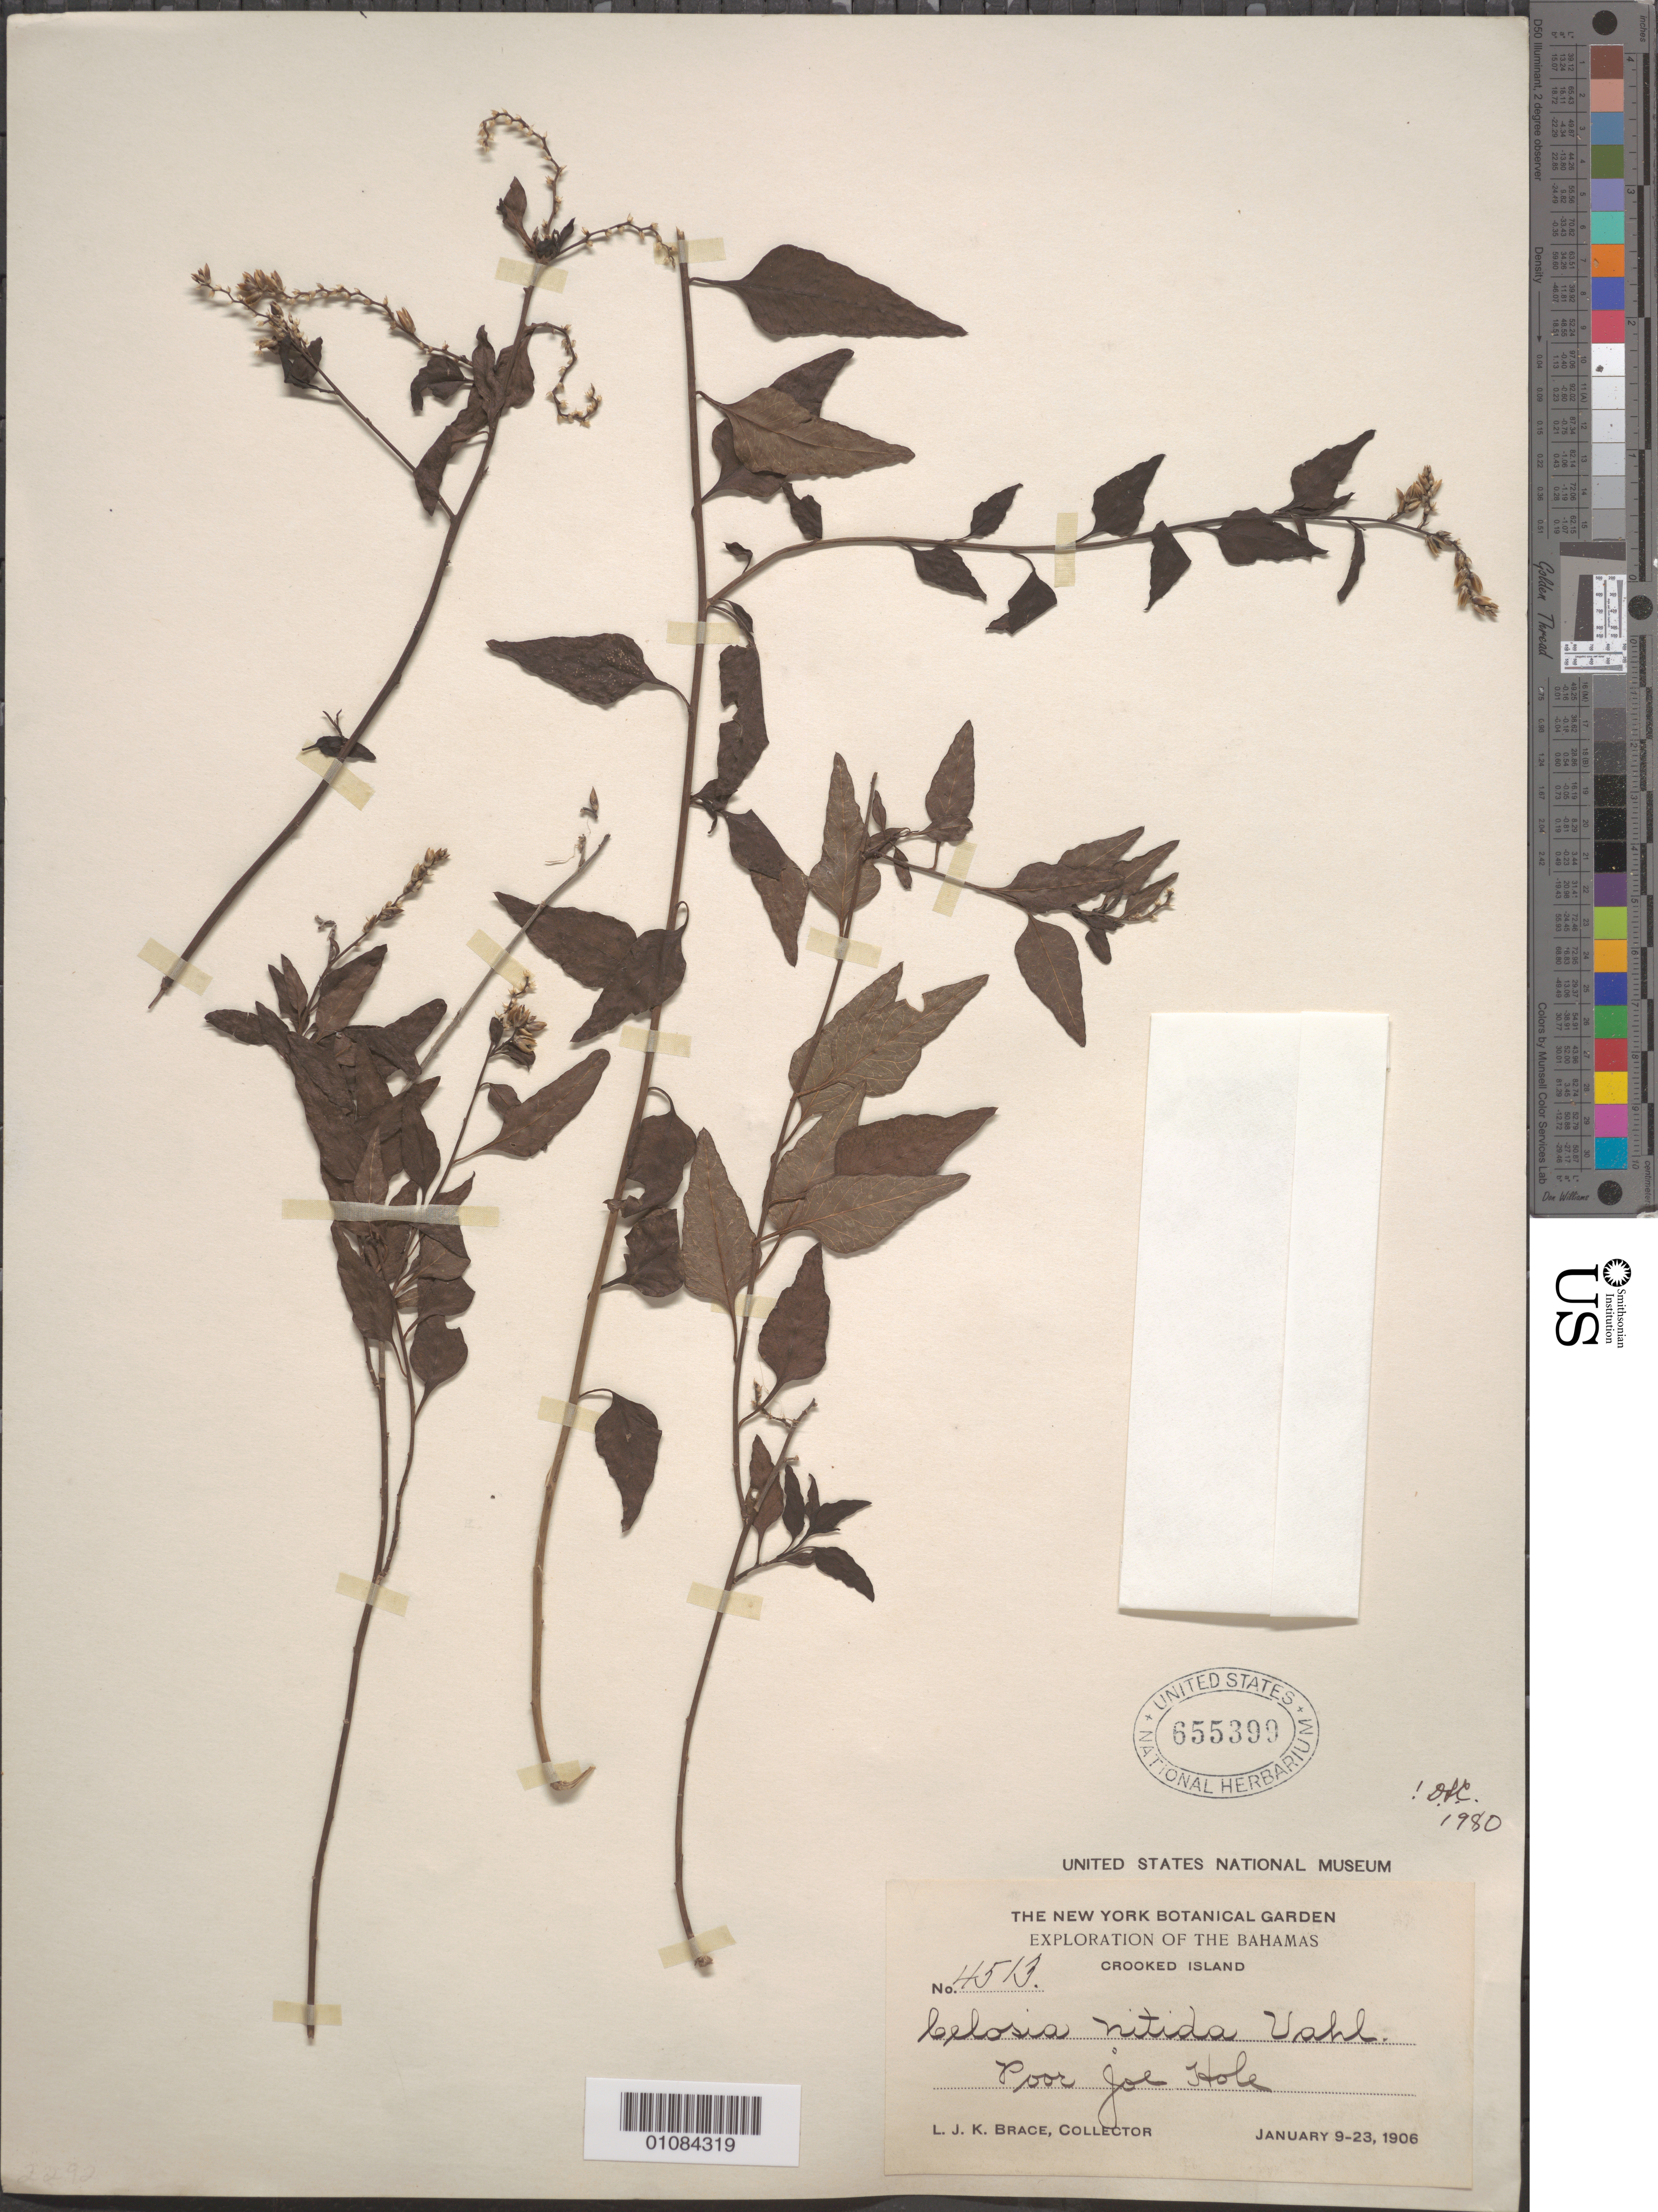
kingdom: Plantae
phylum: Tracheophyta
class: Magnoliopsida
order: Caryophyllales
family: Amaranthaceae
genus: Celosia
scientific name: Celosia nitida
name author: Vahl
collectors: L. J. K. Brace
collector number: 4513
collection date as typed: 09 Jan 1906 to 23 Jan 1906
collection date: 1906-01-09/1906-01-23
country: Bahamas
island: Crooked I.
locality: Poor Joe Hole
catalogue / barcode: US 655399